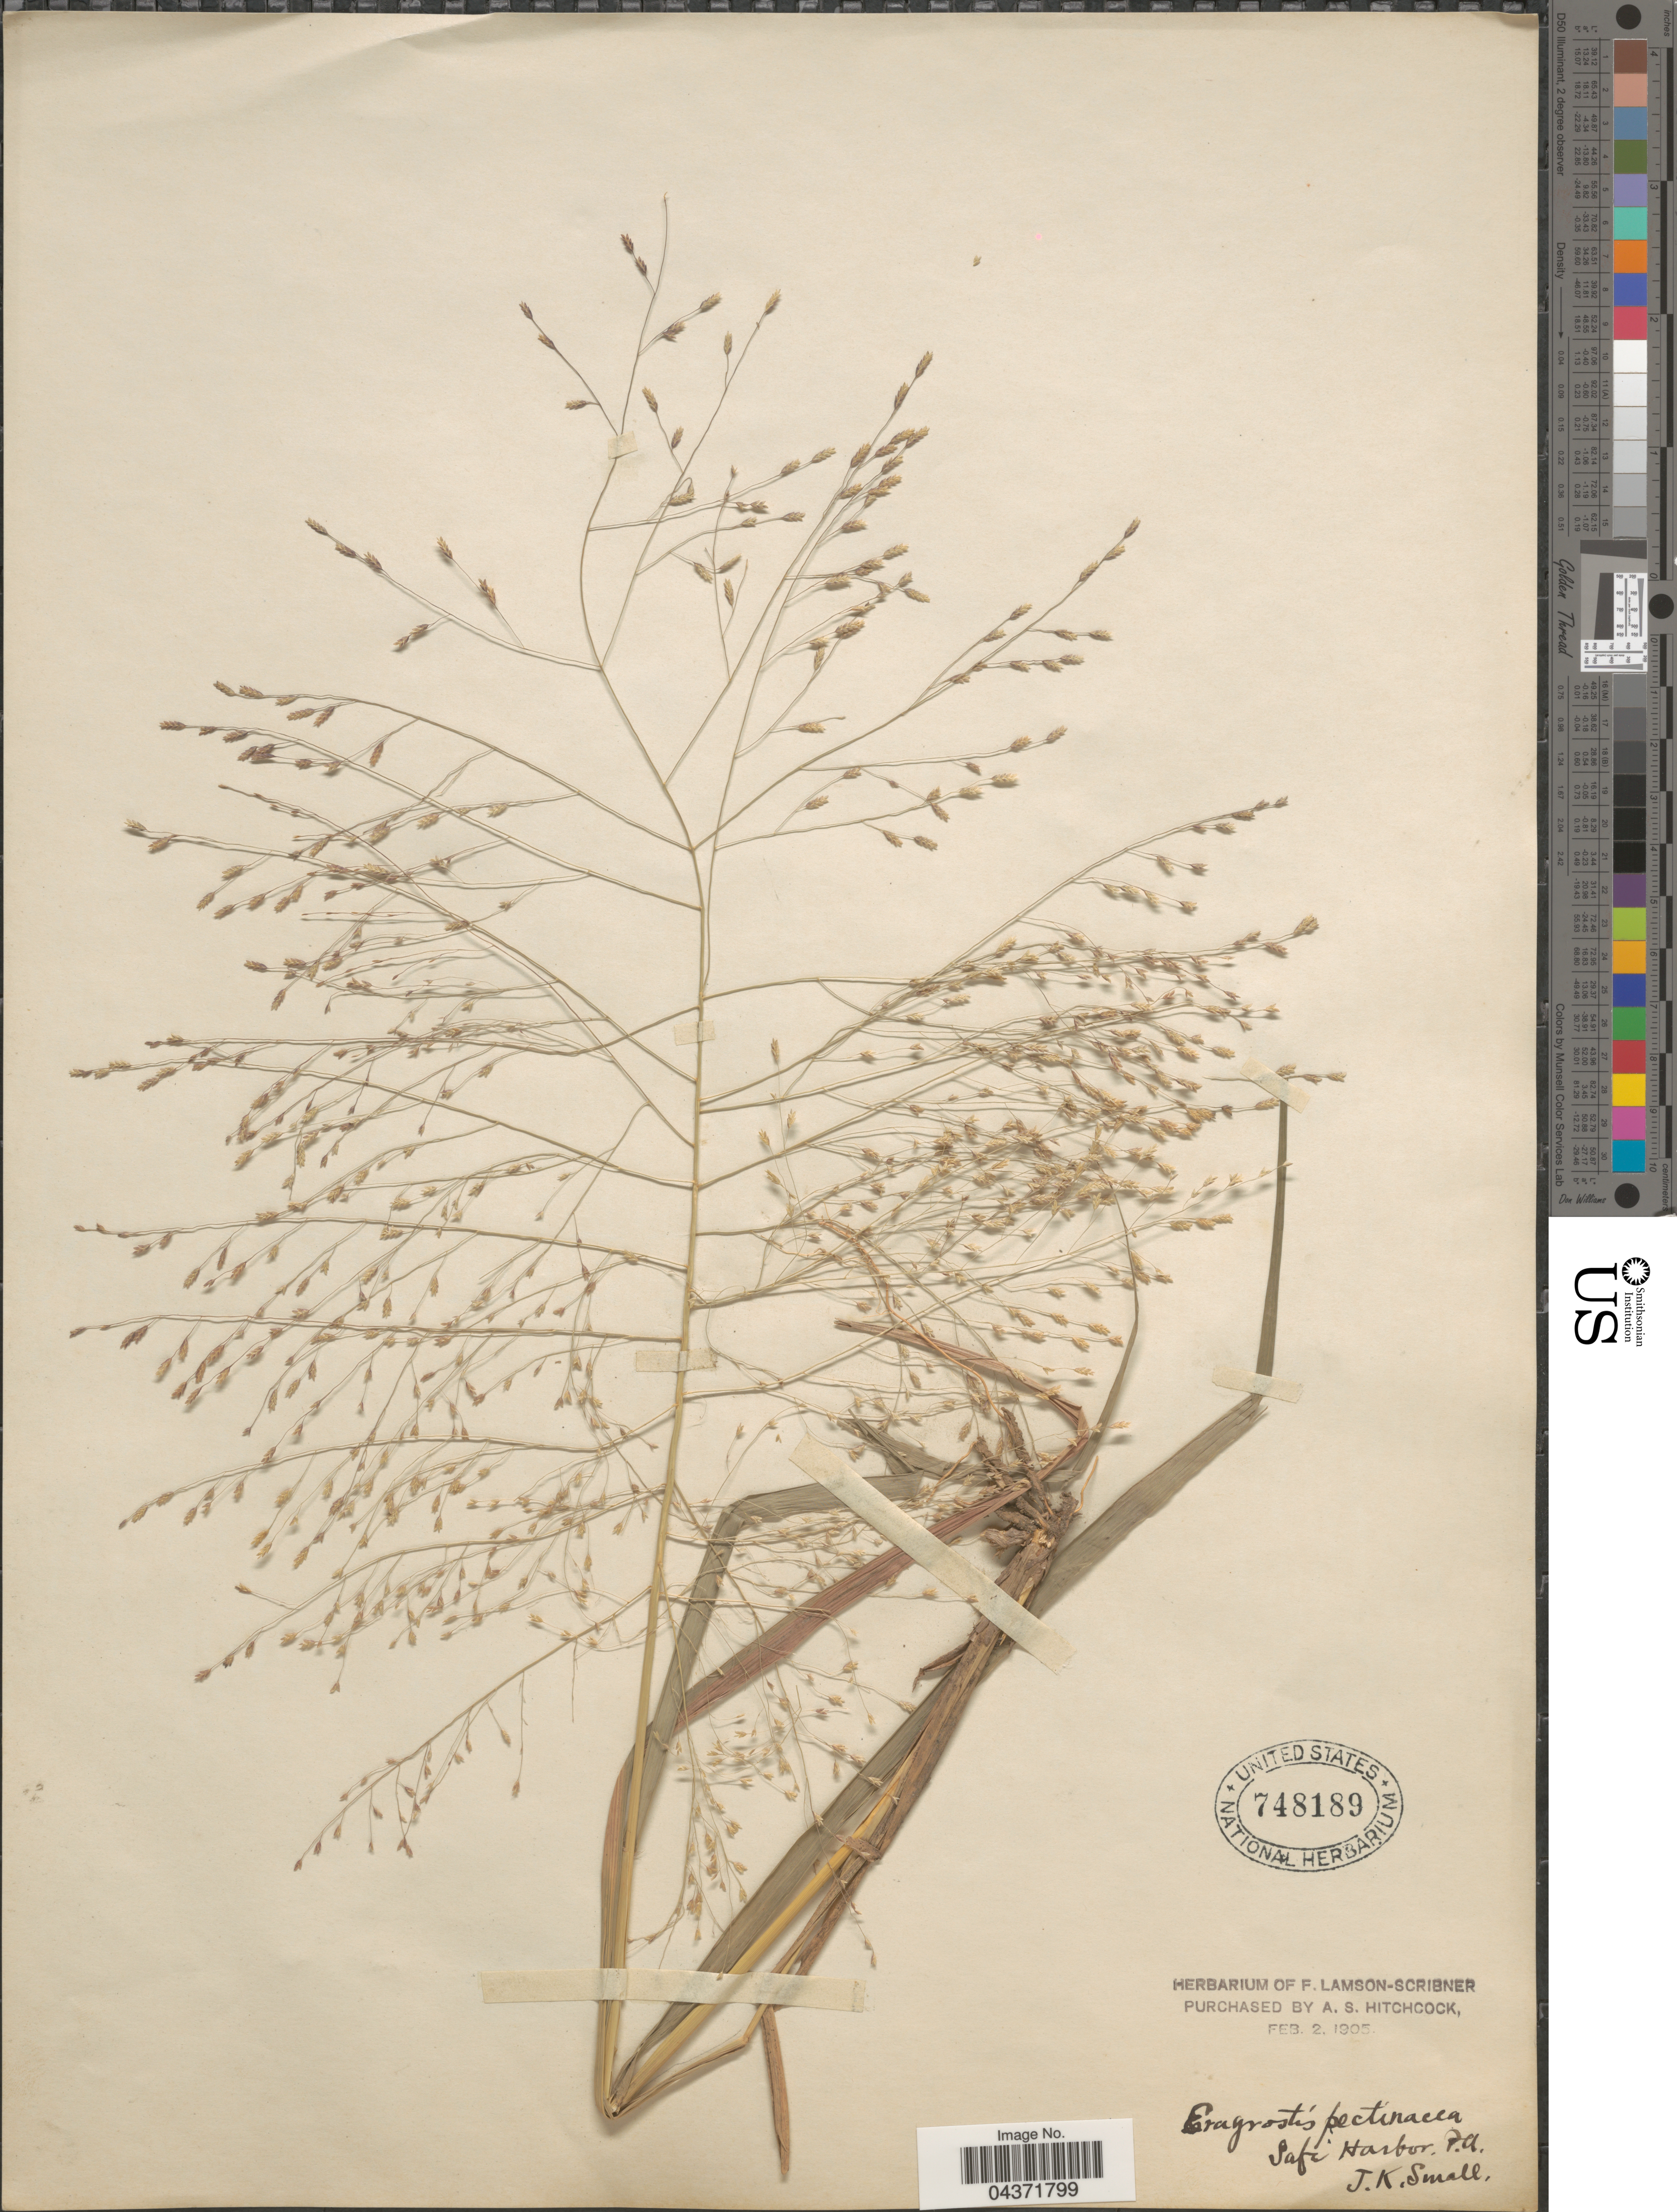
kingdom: Plantae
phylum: Tracheophyta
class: Liliopsida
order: Poales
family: Poaceae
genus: Eragrostis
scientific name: Eragrostis spectabilis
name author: (Pursh) Steud.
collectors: J. K. Small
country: United States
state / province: Pennsylvania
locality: Safi Harbor.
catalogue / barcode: US 748189